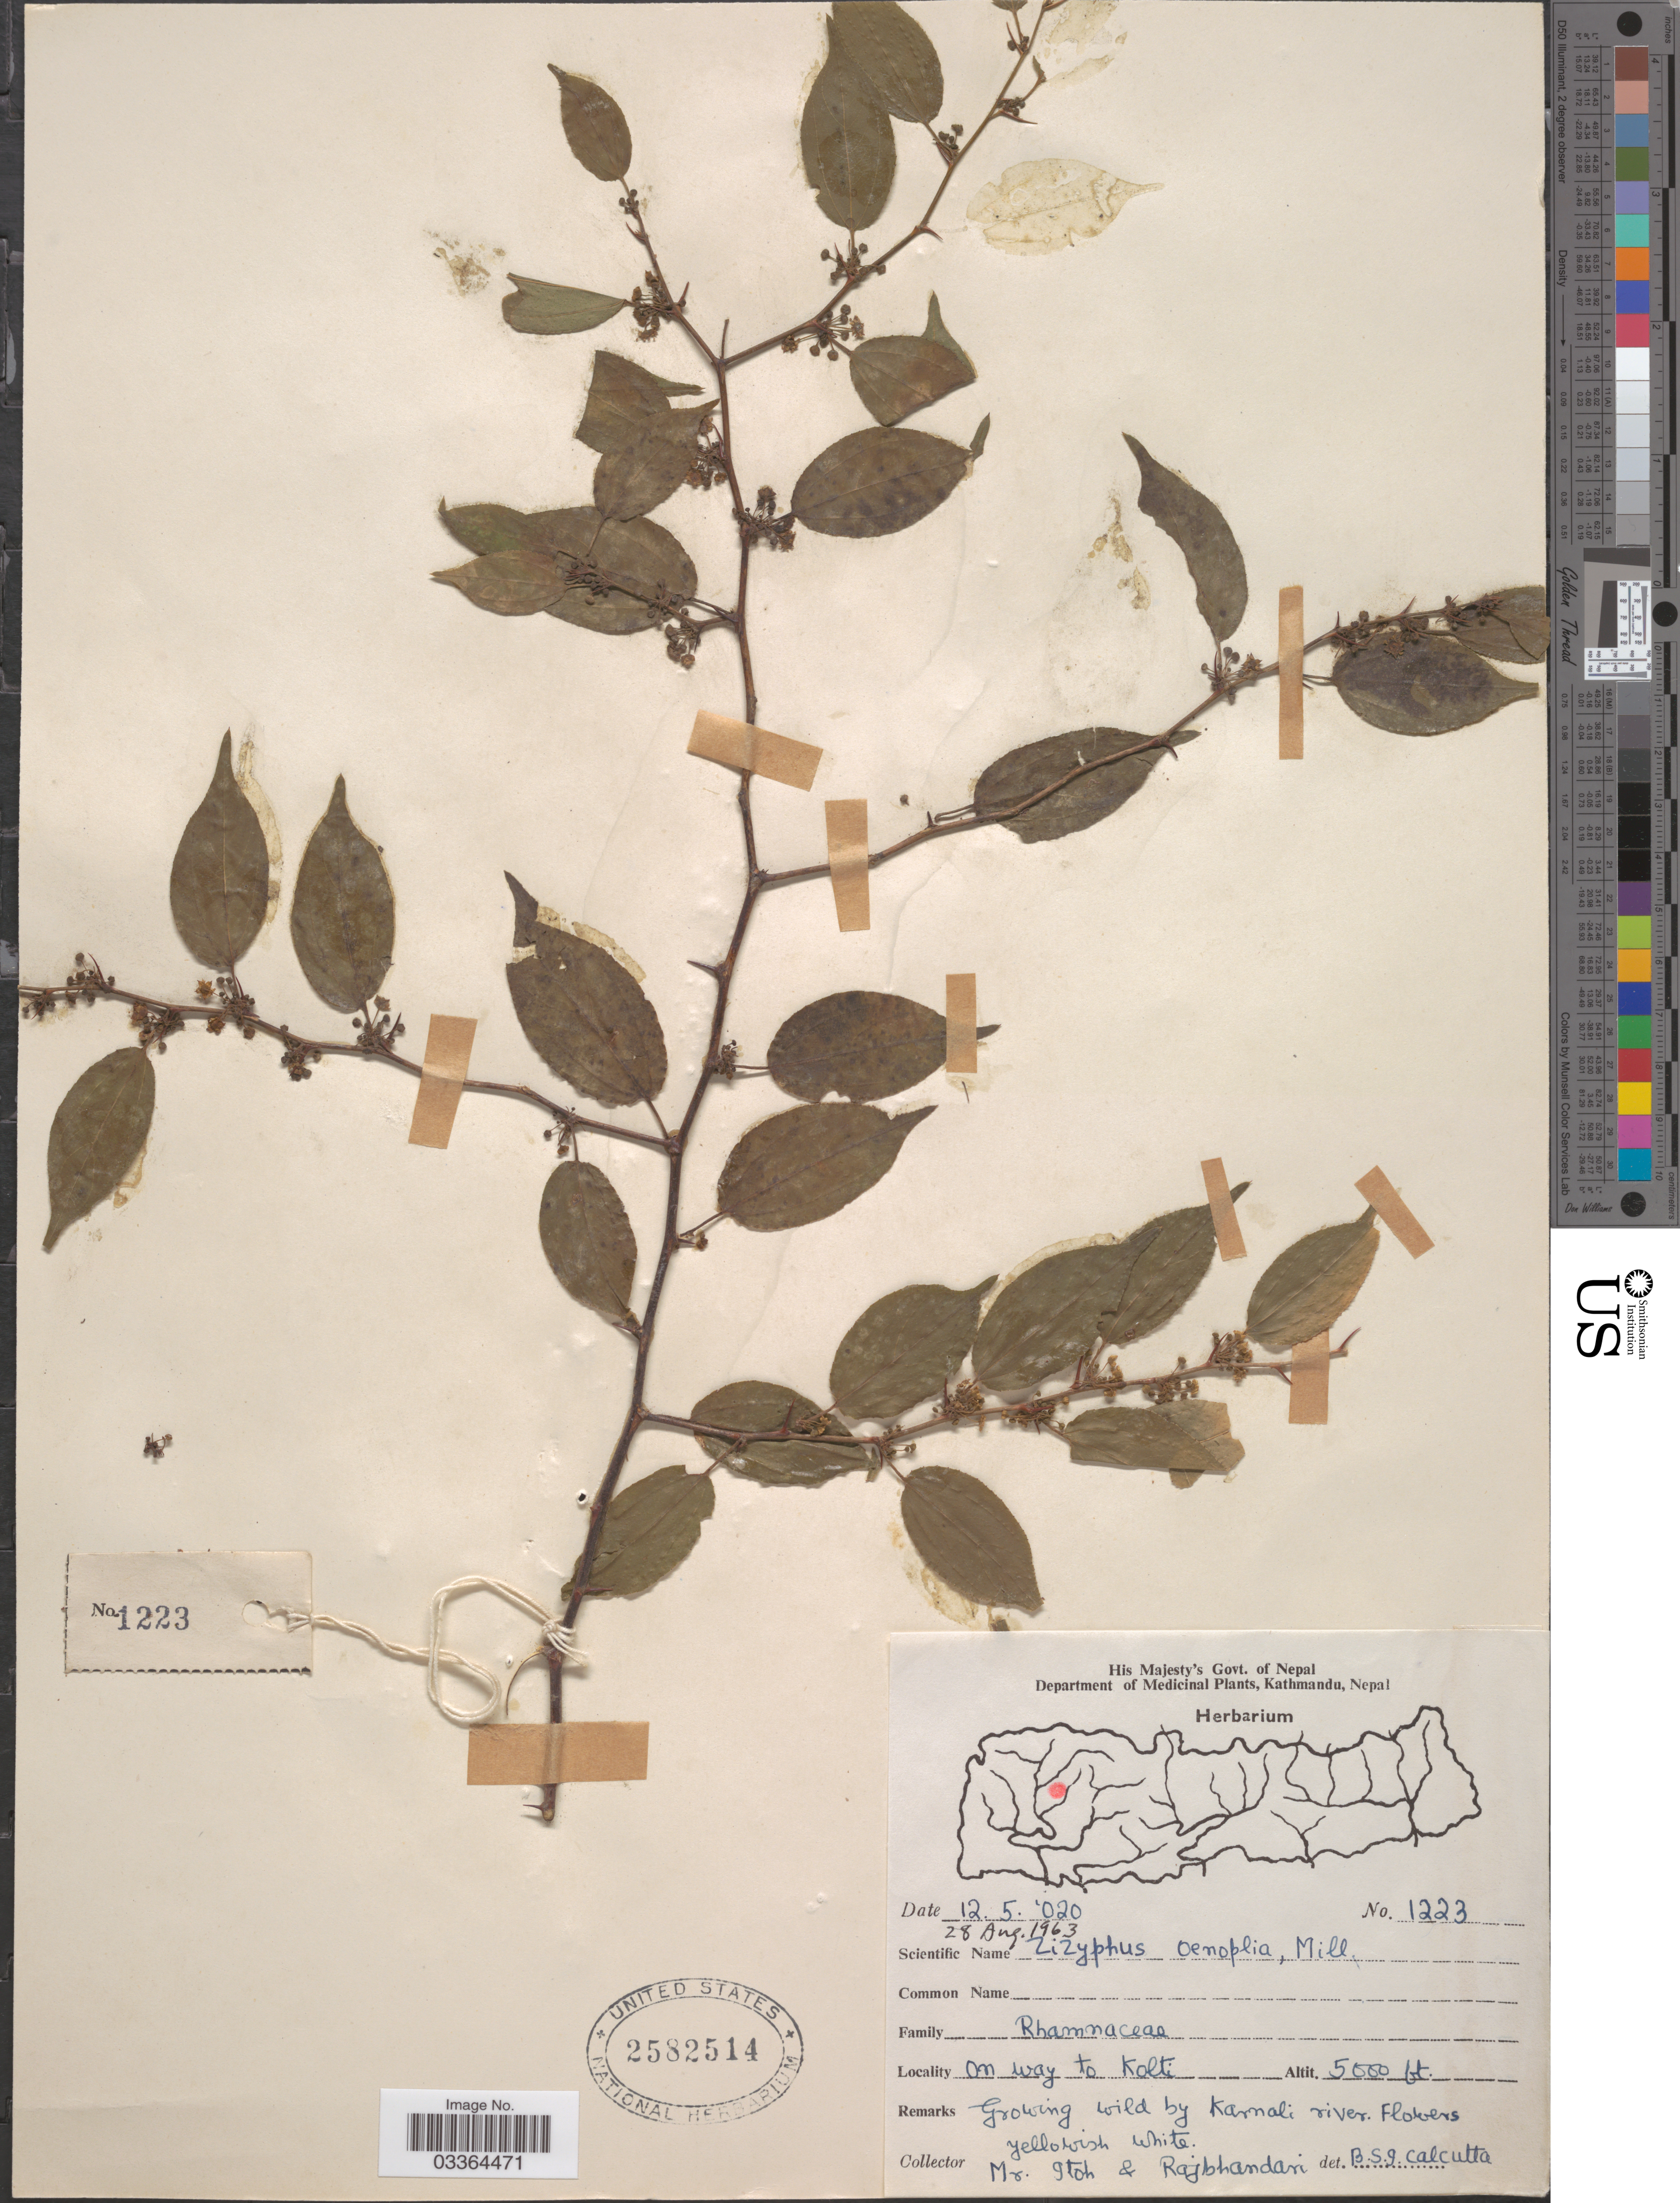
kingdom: Plantae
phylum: Tracheophyta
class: Magnoliopsida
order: Rosales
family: Rhamnaceae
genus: Ziziphus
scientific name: Ziziphus oenopolia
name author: (L.) Mill.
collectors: Mr. Itoh & Rajbhandari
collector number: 1223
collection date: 1963-08-28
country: Nepal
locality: On way to Kolti.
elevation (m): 1524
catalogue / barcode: US 2582514